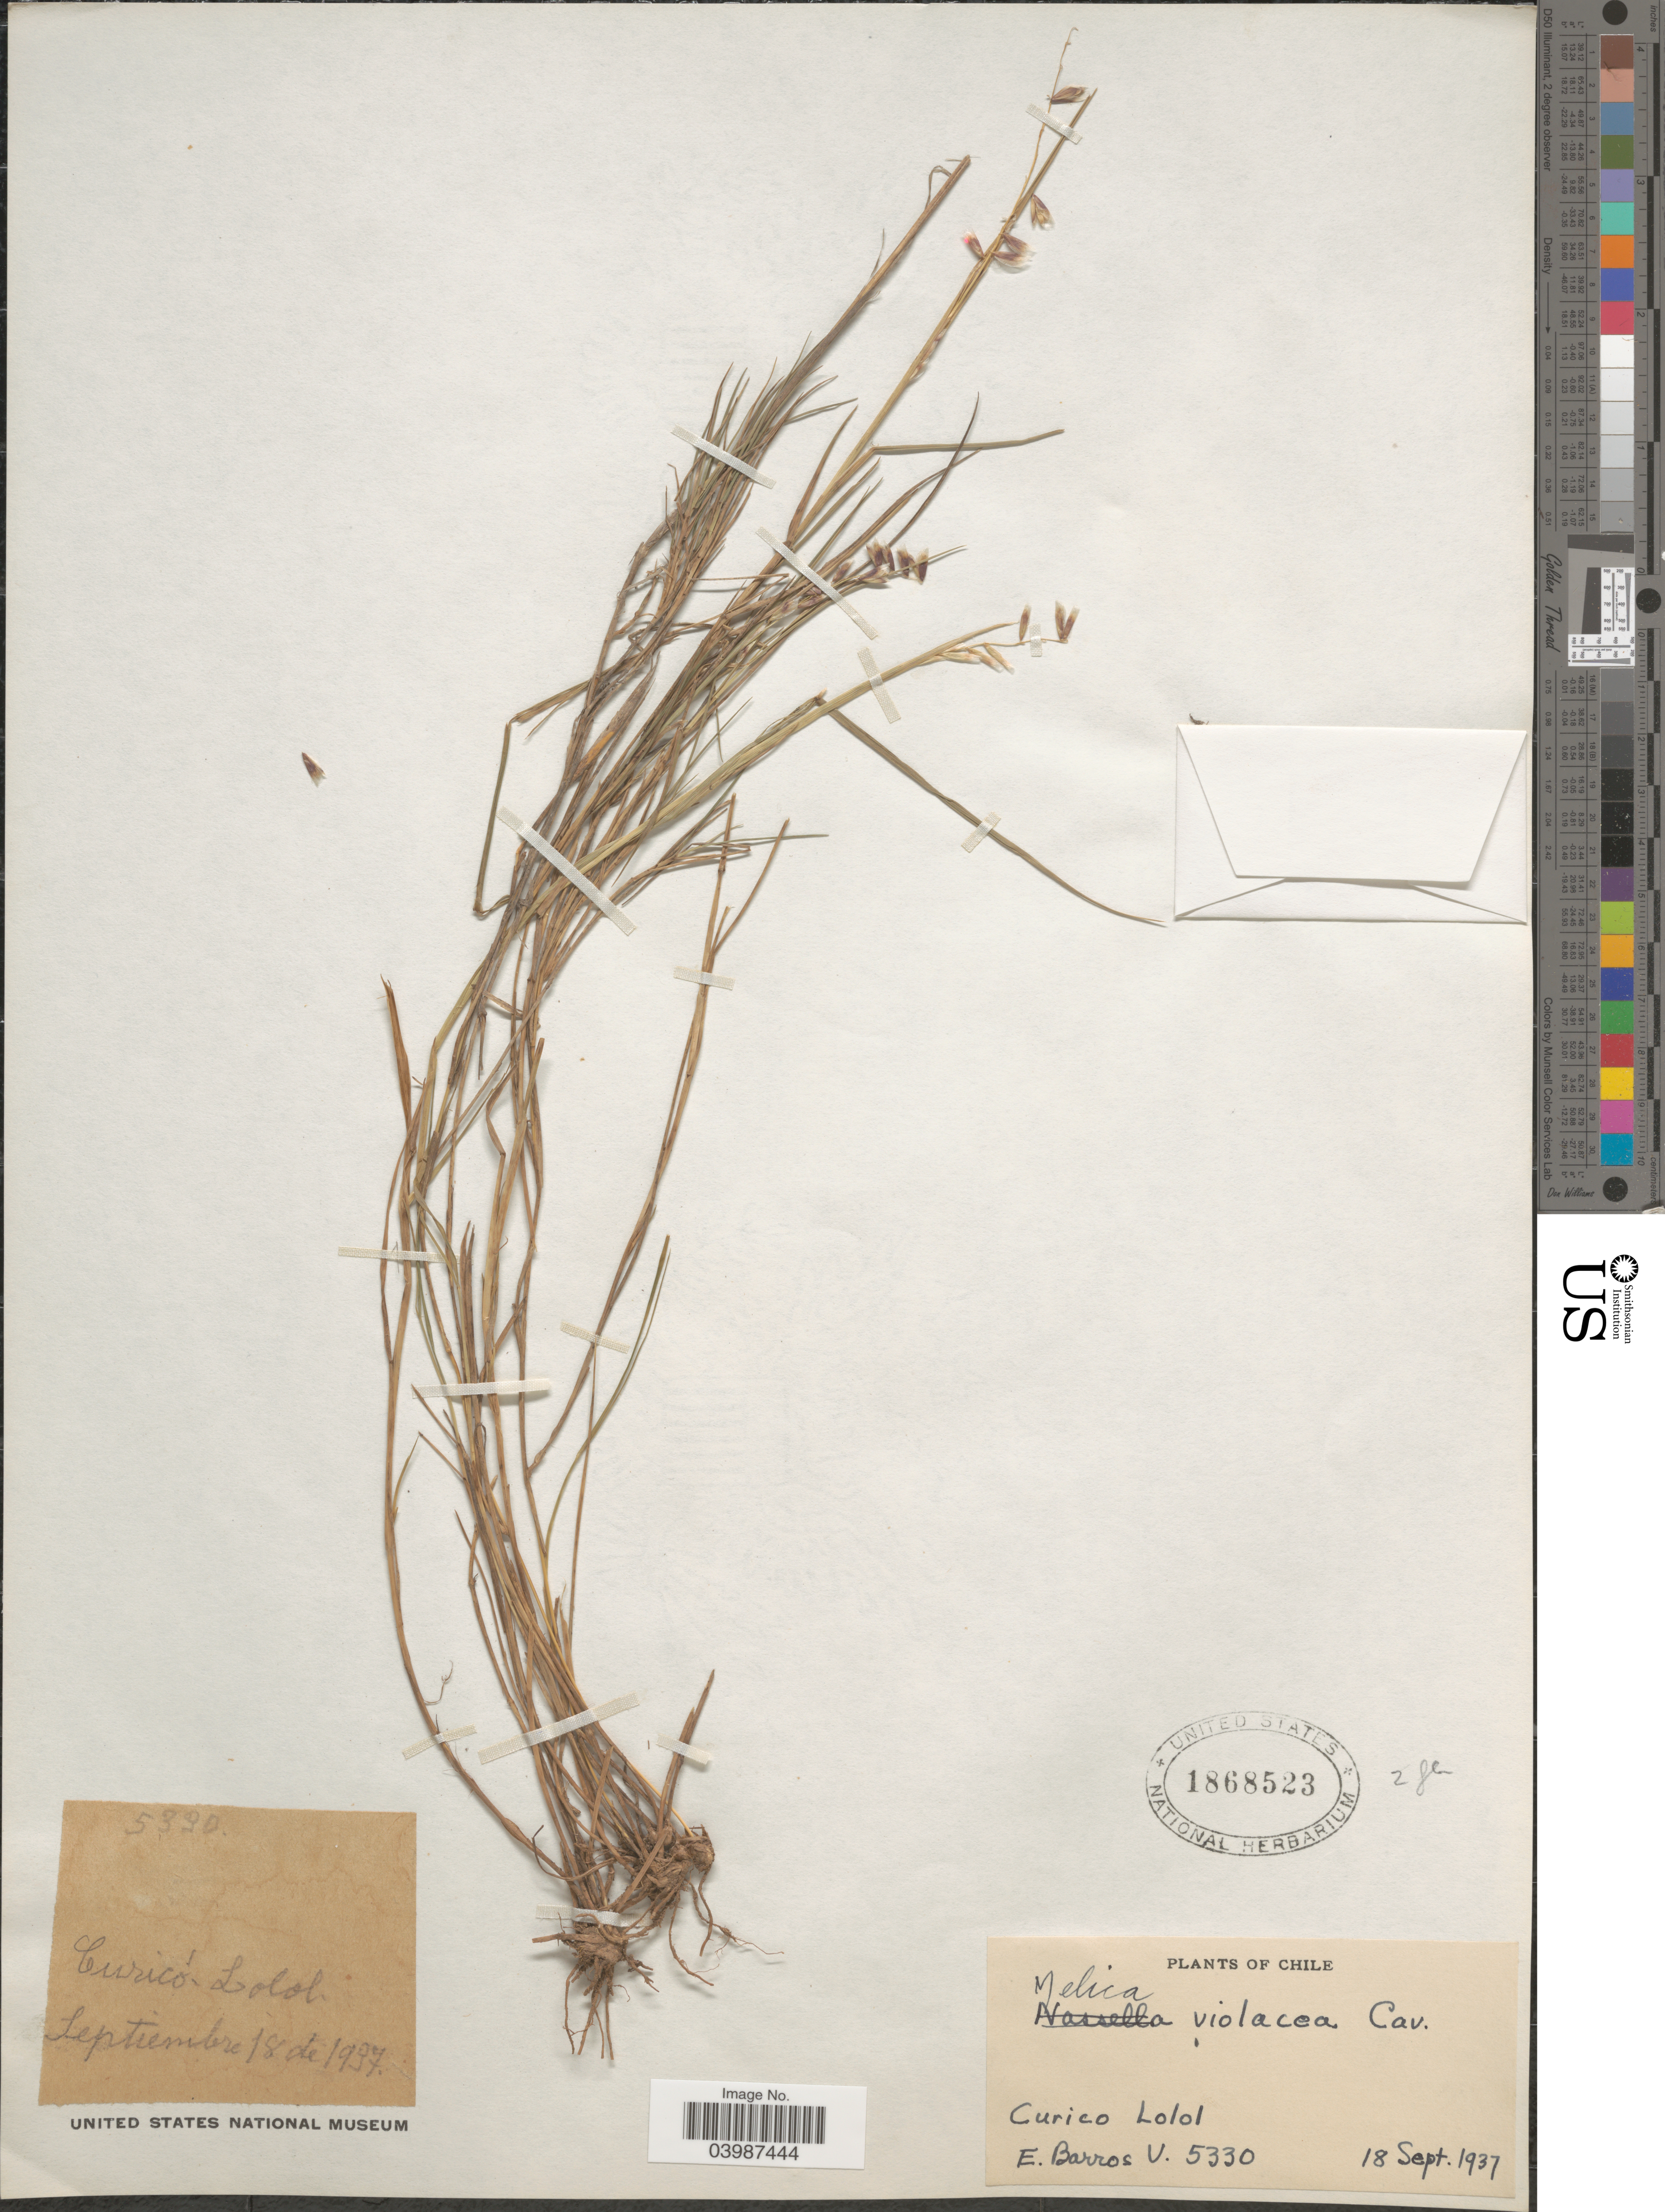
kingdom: Plantae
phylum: Tracheophyta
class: Liliopsida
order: Poales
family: Poaceae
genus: Melica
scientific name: Melica violacea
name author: Cav.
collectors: E. Barros V.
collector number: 5330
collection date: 1937-09-18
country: Chile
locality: Curico Lolol.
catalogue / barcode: US 1868523